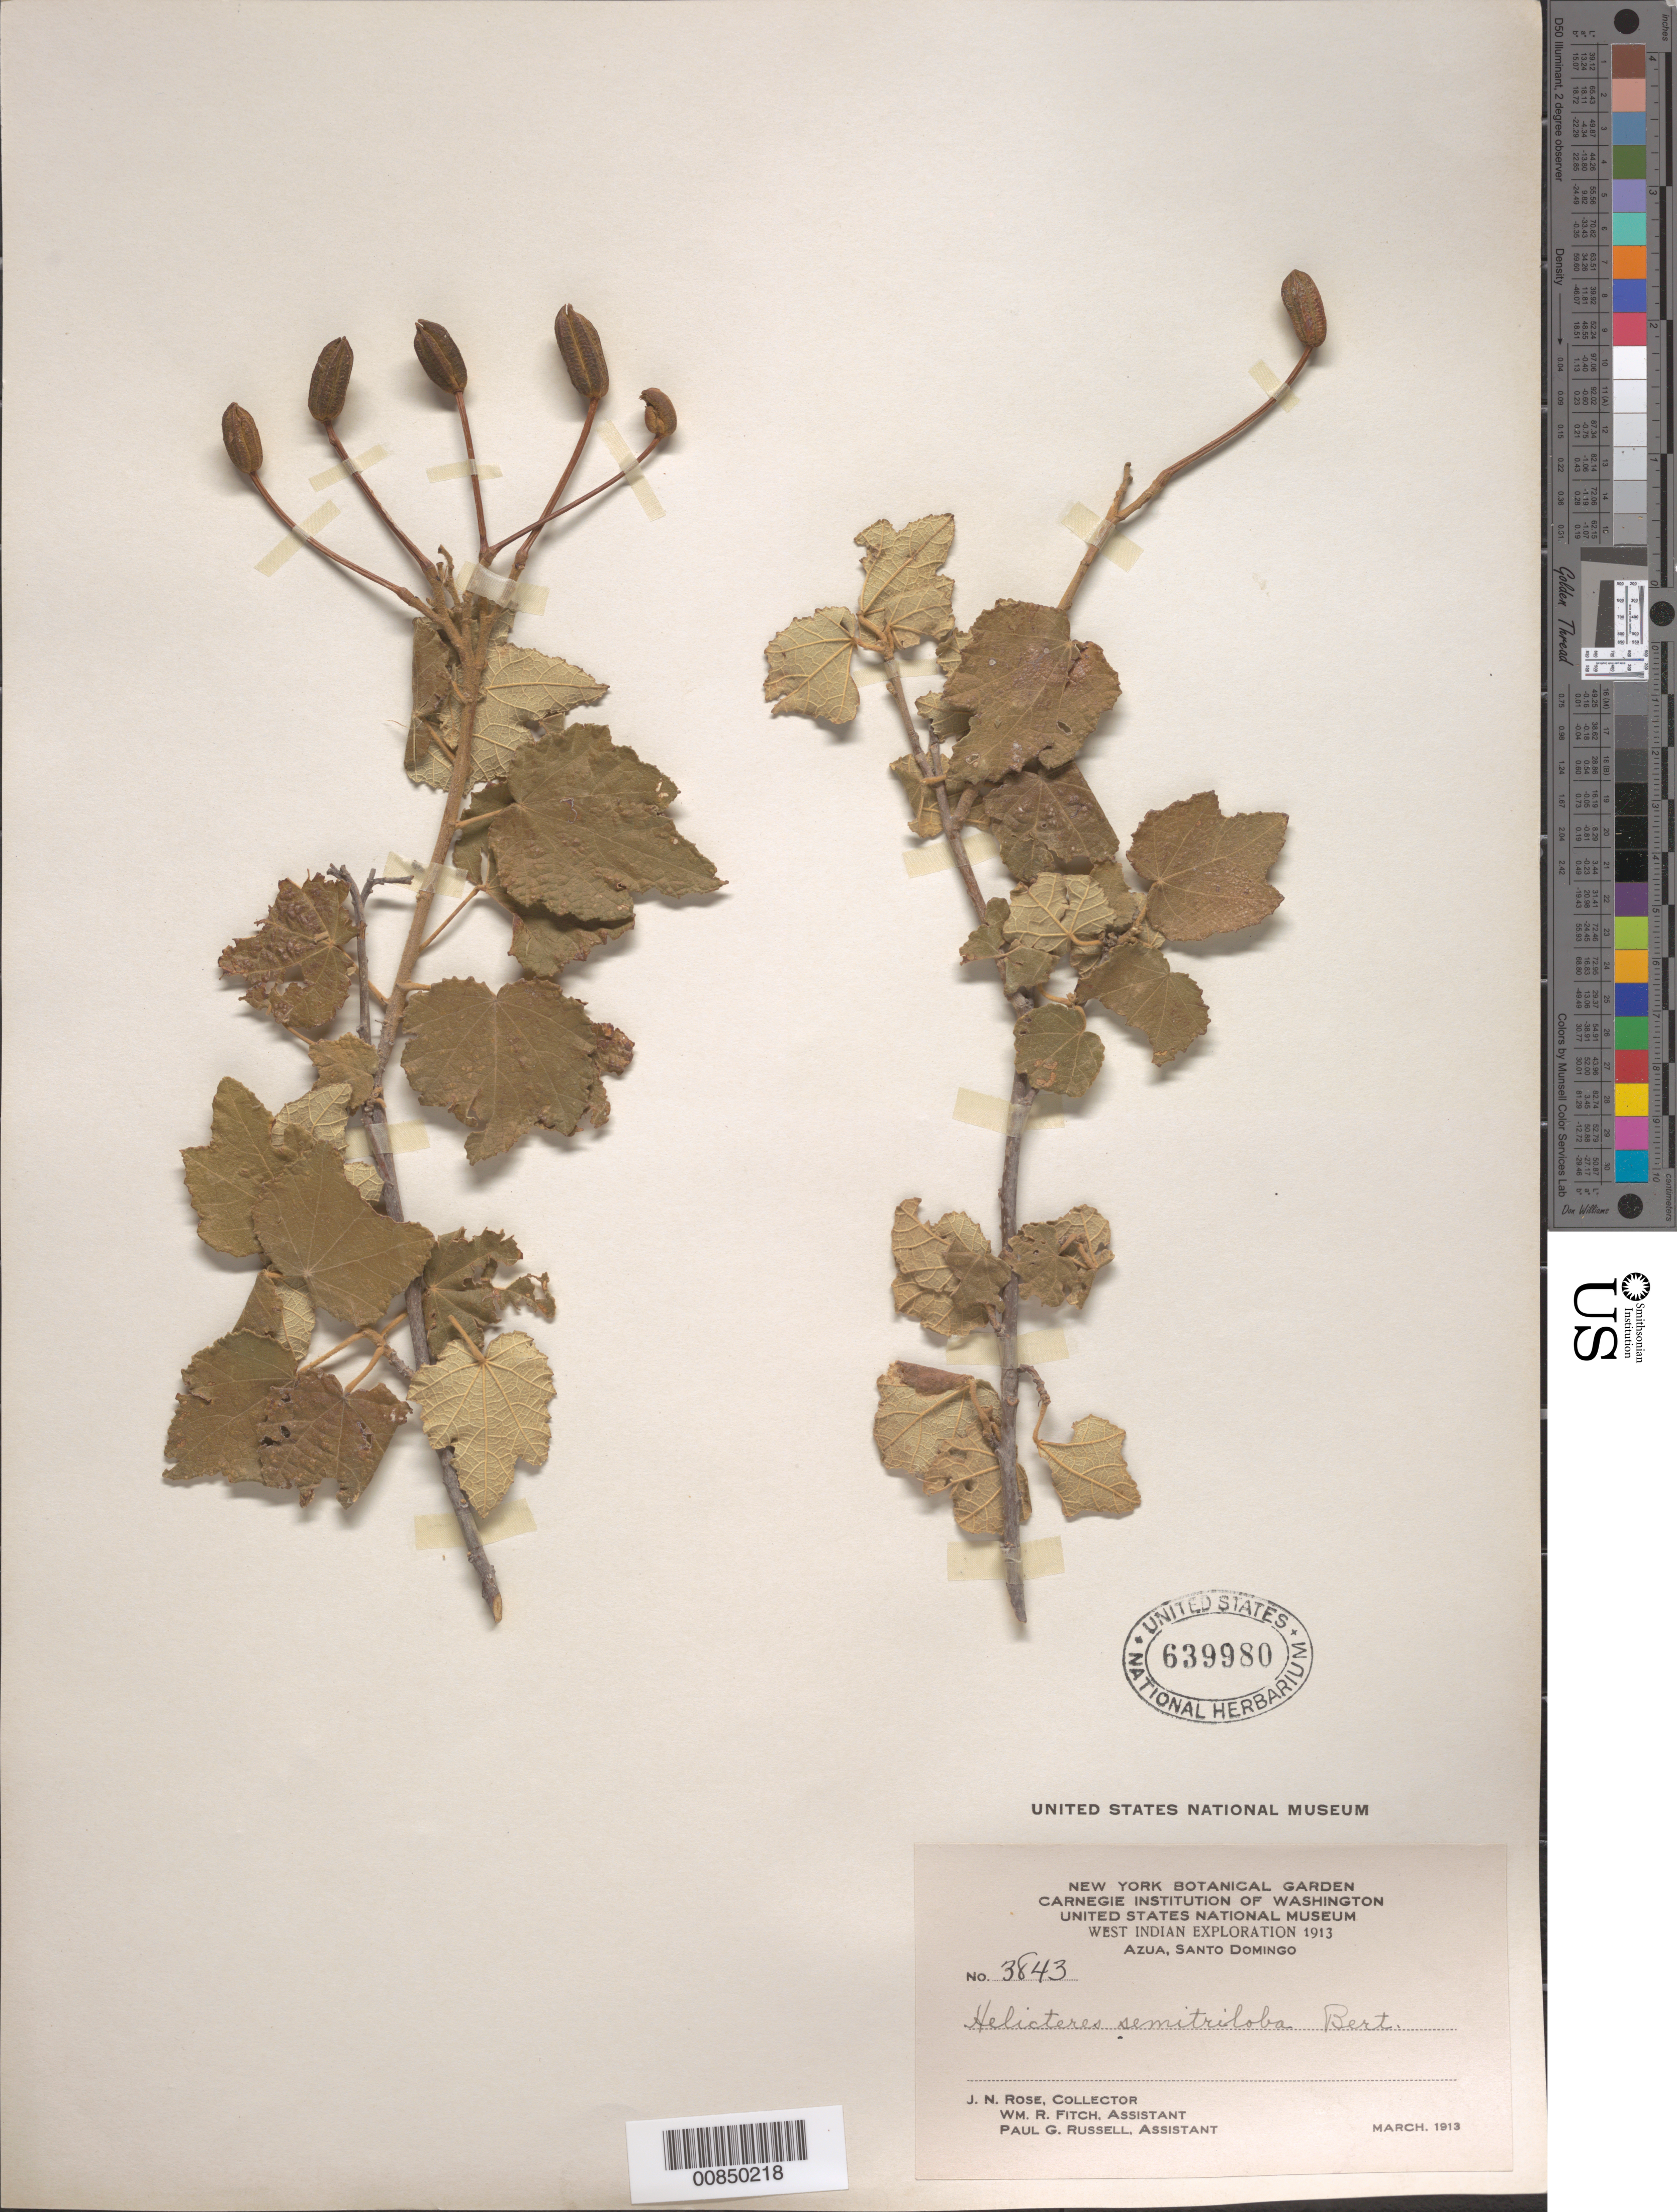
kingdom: Plantae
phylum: Tracheophyta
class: Magnoliopsida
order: Malvales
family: Malvaceae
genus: Helicteres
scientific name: Helicteres semitriloba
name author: Bertero ex DC.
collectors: J. N. Rose, W. R. Fitch & P. G. Russell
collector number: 3843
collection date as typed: Mar 1913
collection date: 1913-03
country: Dominican Republic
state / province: Azua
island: Hispaniola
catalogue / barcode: US 639980